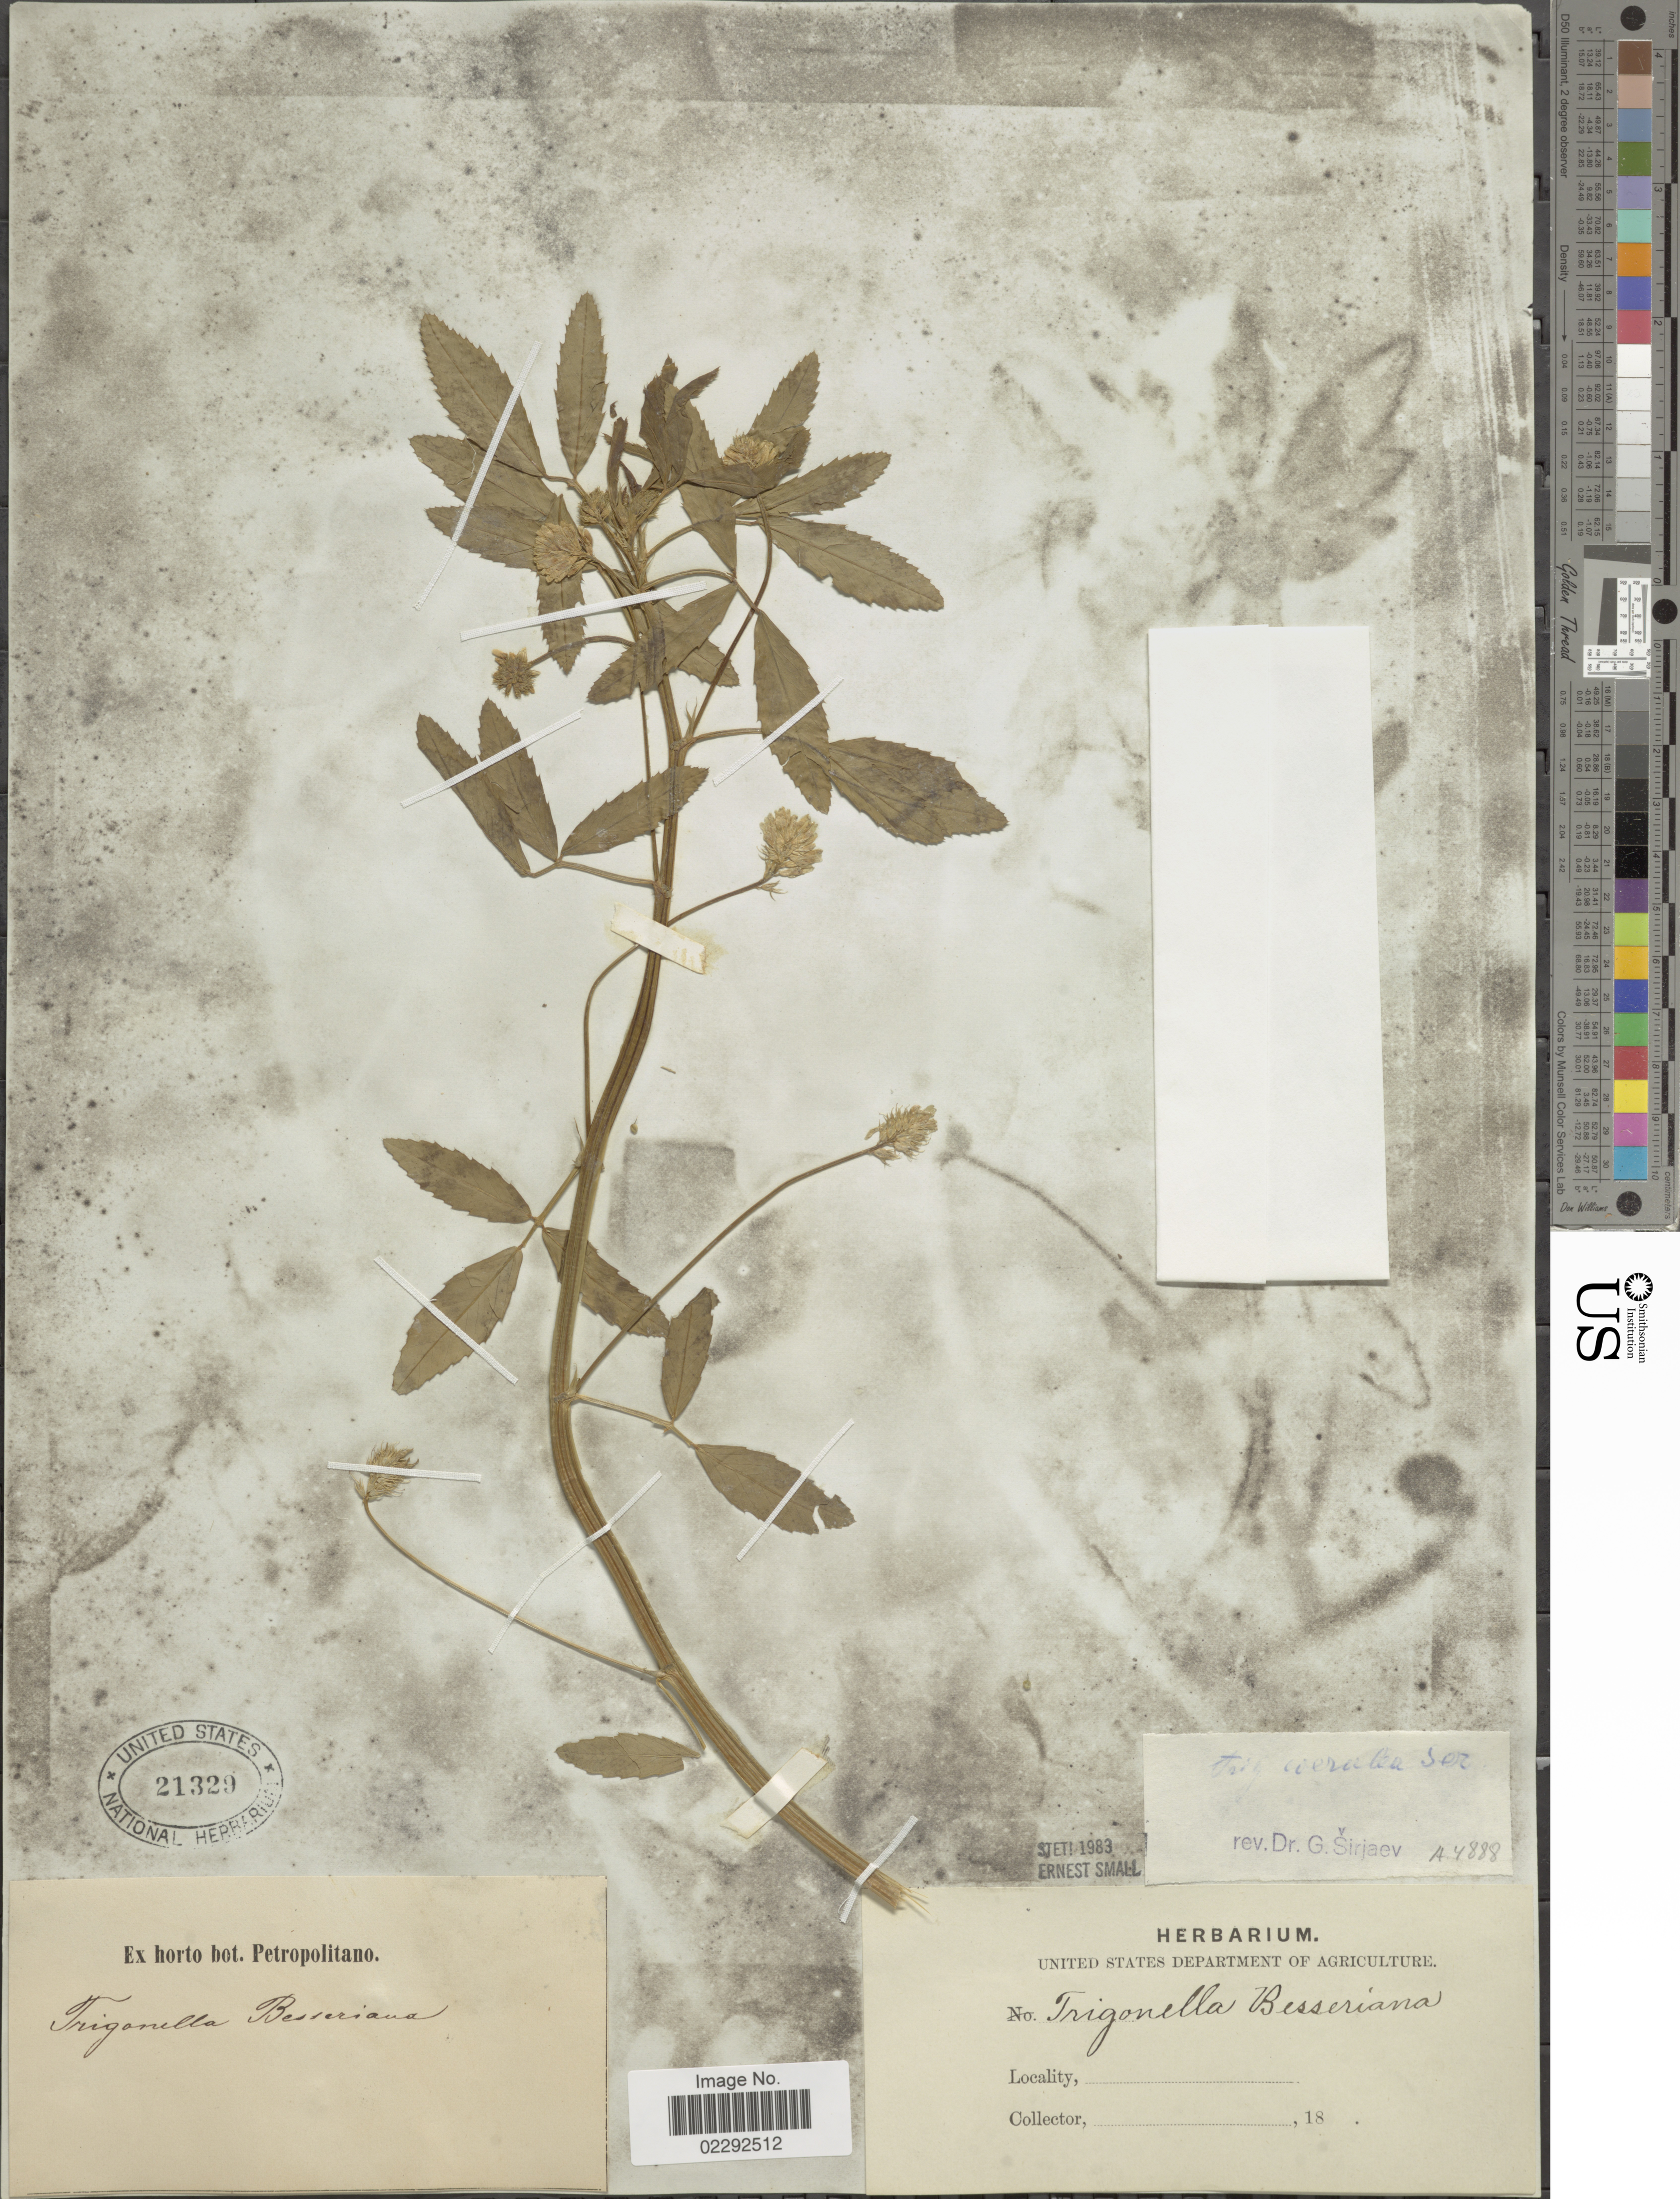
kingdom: Plantae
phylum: Tracheophyta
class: Magnoliopsida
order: Fabales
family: Fabaceae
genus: Trigonella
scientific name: Trigonella caerulea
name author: (L.) Ser.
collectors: ex Horto Bot. Petropolitano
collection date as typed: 18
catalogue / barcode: US 21329